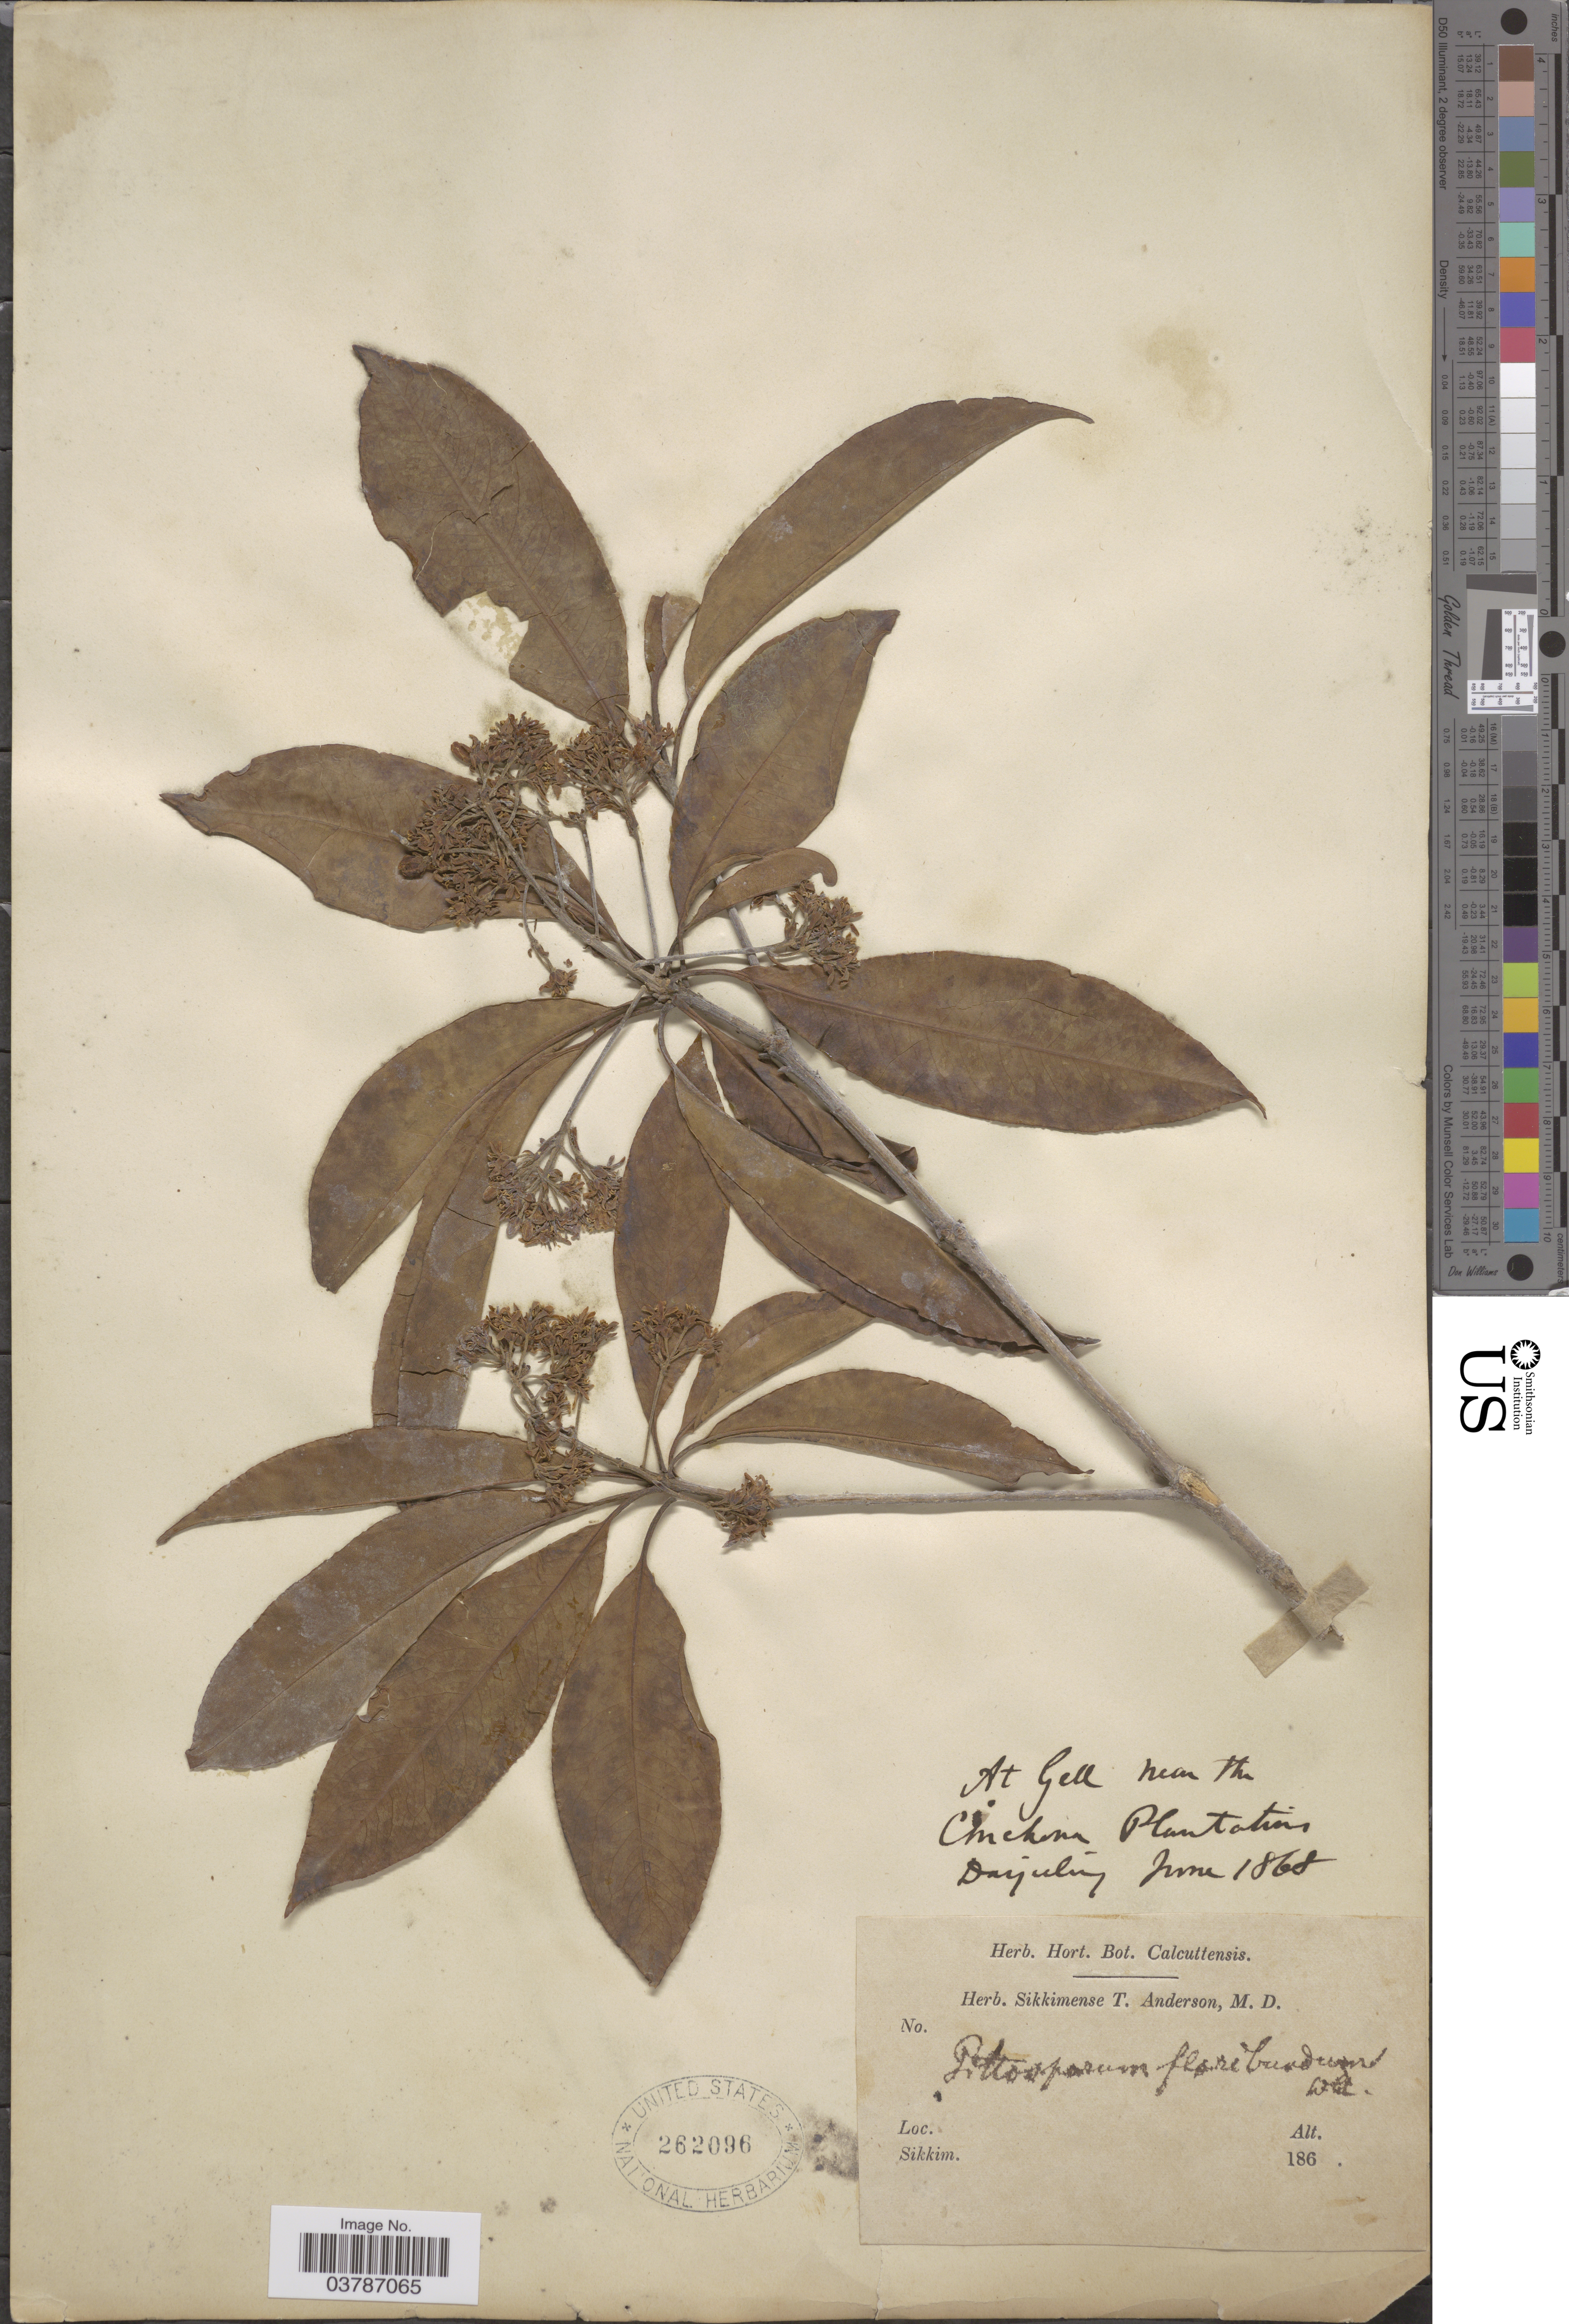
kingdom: Plantae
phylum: Tracheophyta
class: Magnoliopsida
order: Apiales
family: Pittosporaceae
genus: Pittosporum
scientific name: Pittosporum floribundum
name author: Wight & Arn.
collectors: Ex herb. Sikkimense T. Anderson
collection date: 1868-06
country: India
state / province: Sikkim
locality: At Gell near the Chichona Plantations. Darjeeling.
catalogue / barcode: US 262096